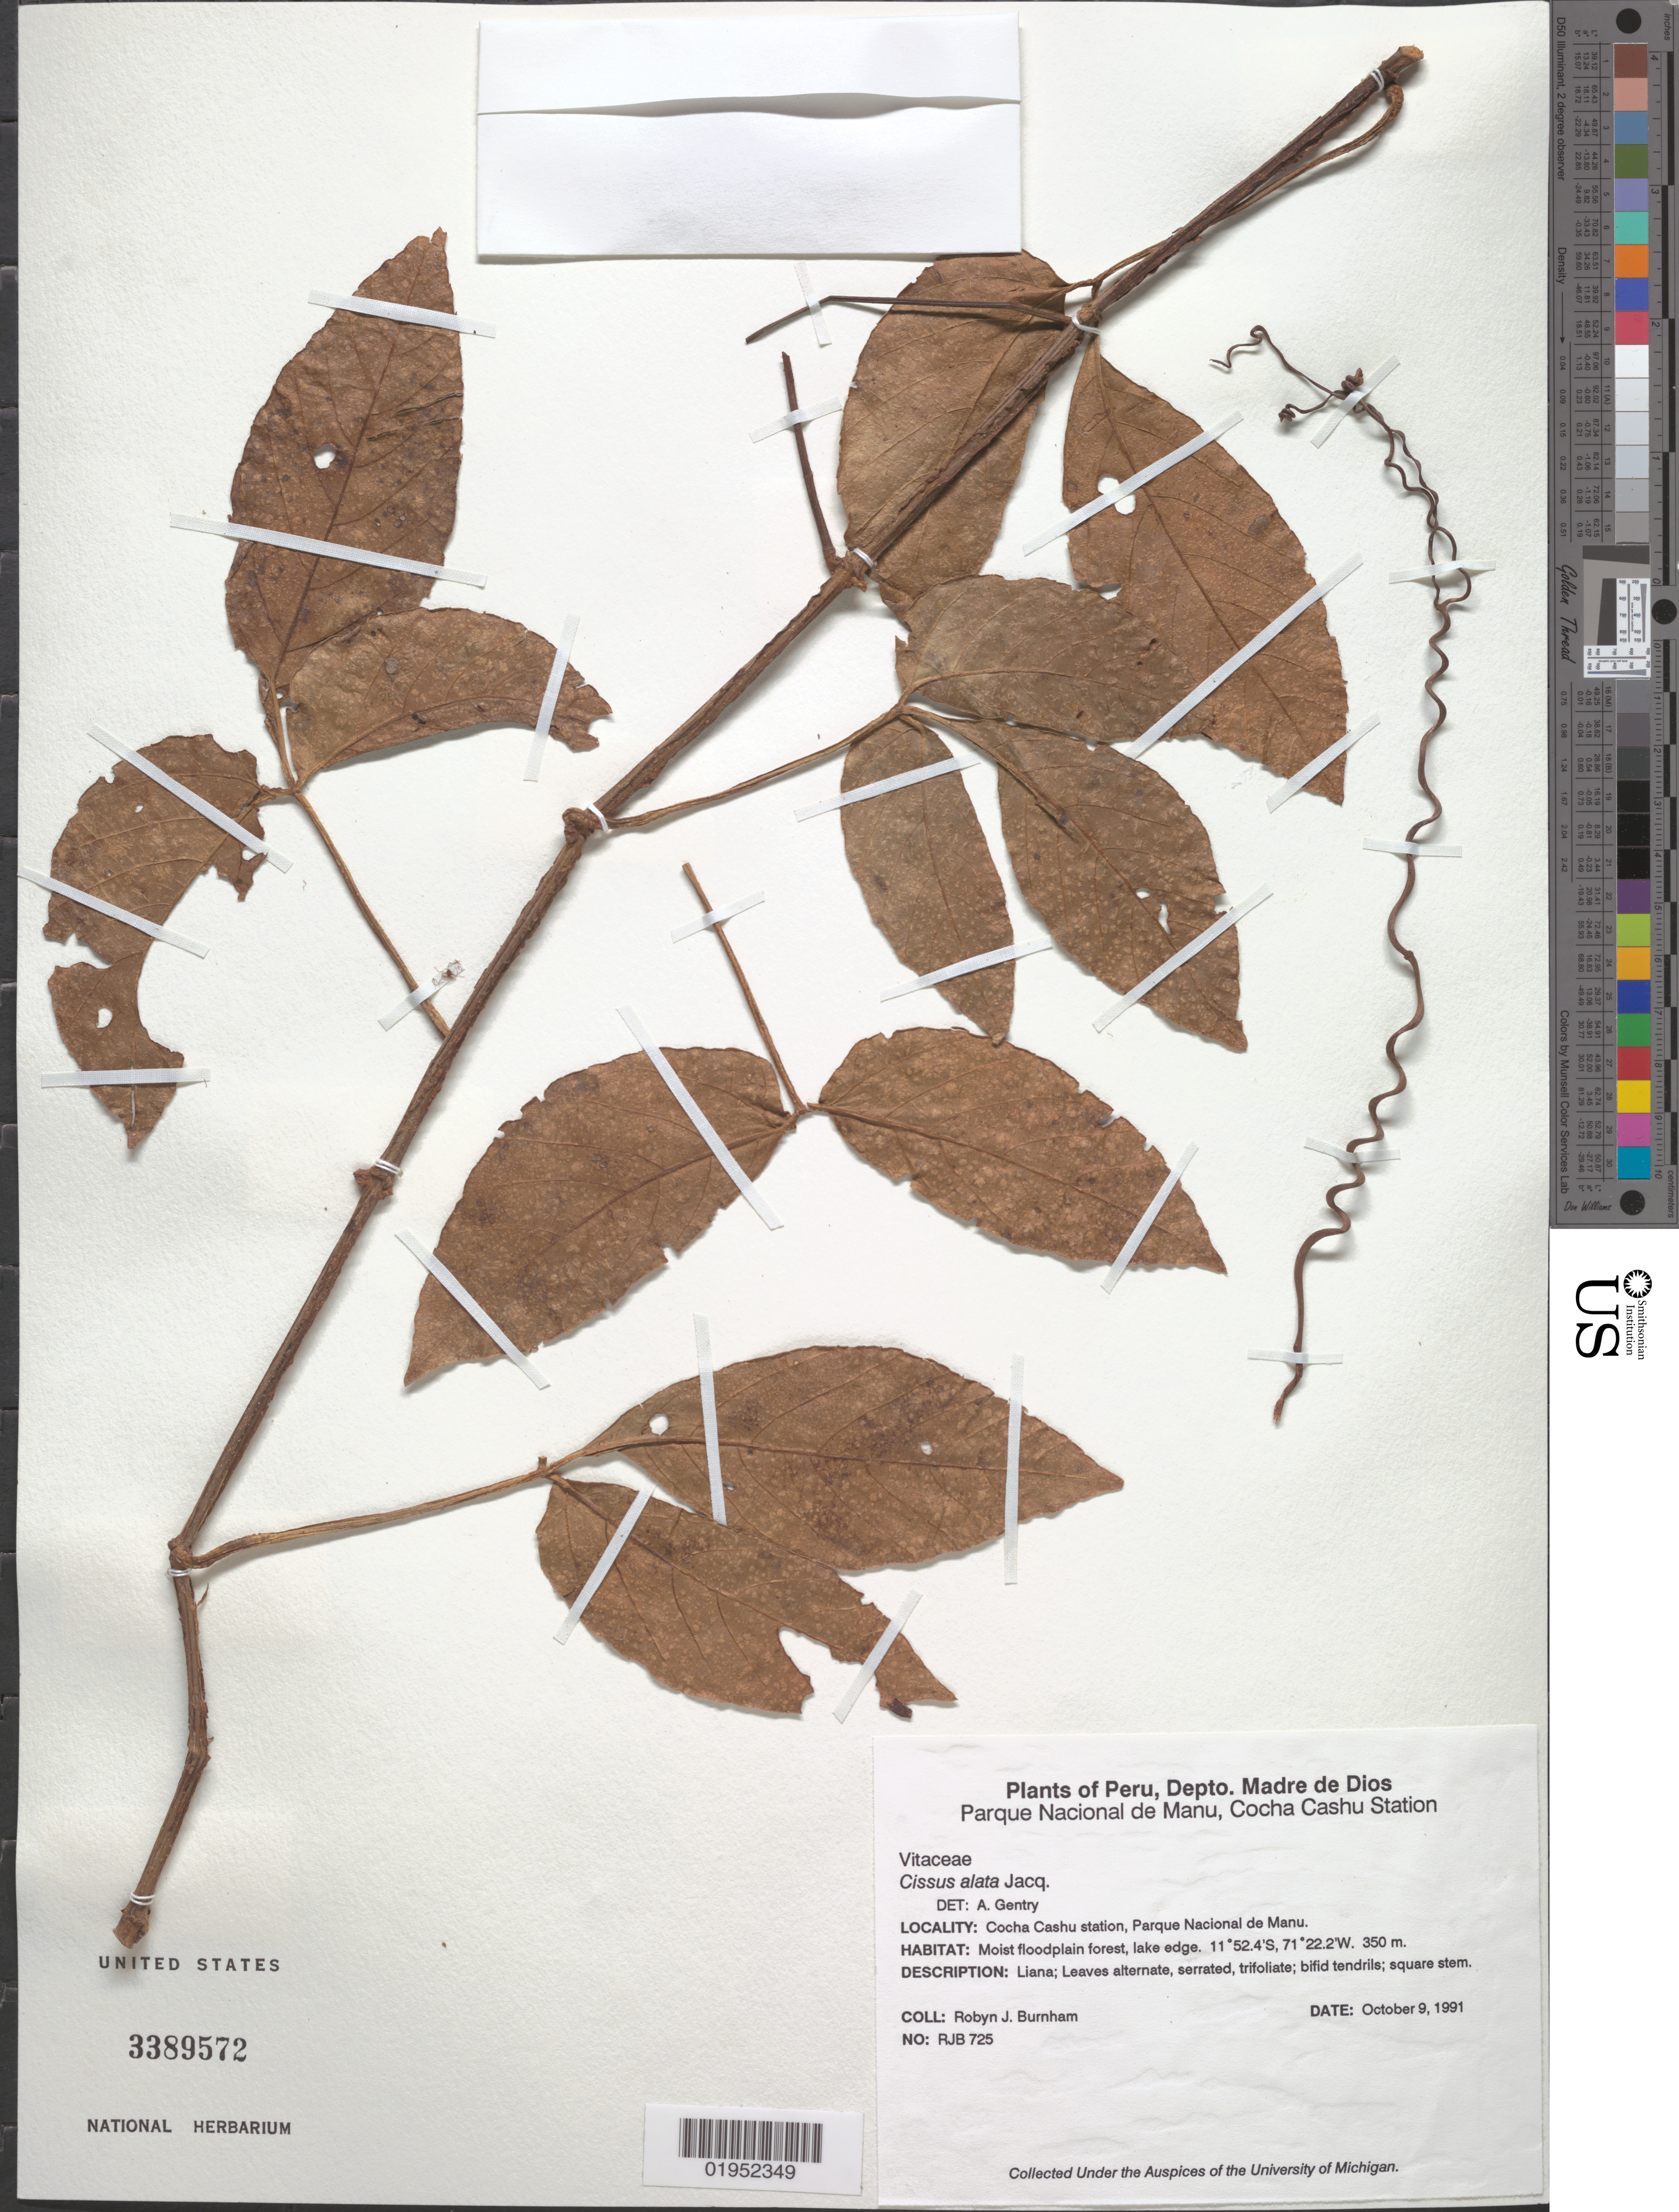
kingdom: Plantae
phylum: Tracheophyta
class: Magnoliopsida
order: Vitales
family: Vitaceae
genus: Cissus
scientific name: Cissus alata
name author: Jacq.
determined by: Gentry, A. H.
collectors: R. J. Burnham & P. Nuñez V.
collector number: RJB 725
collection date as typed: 17 Oct 1991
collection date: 1991-10-17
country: Peru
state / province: Madre de Dios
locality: Parque Nacional de Manu, Cocha Cashu Station. Across river from station: ravine plot 2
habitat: Moist floodplain forest, lake edge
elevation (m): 350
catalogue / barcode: US 3389572